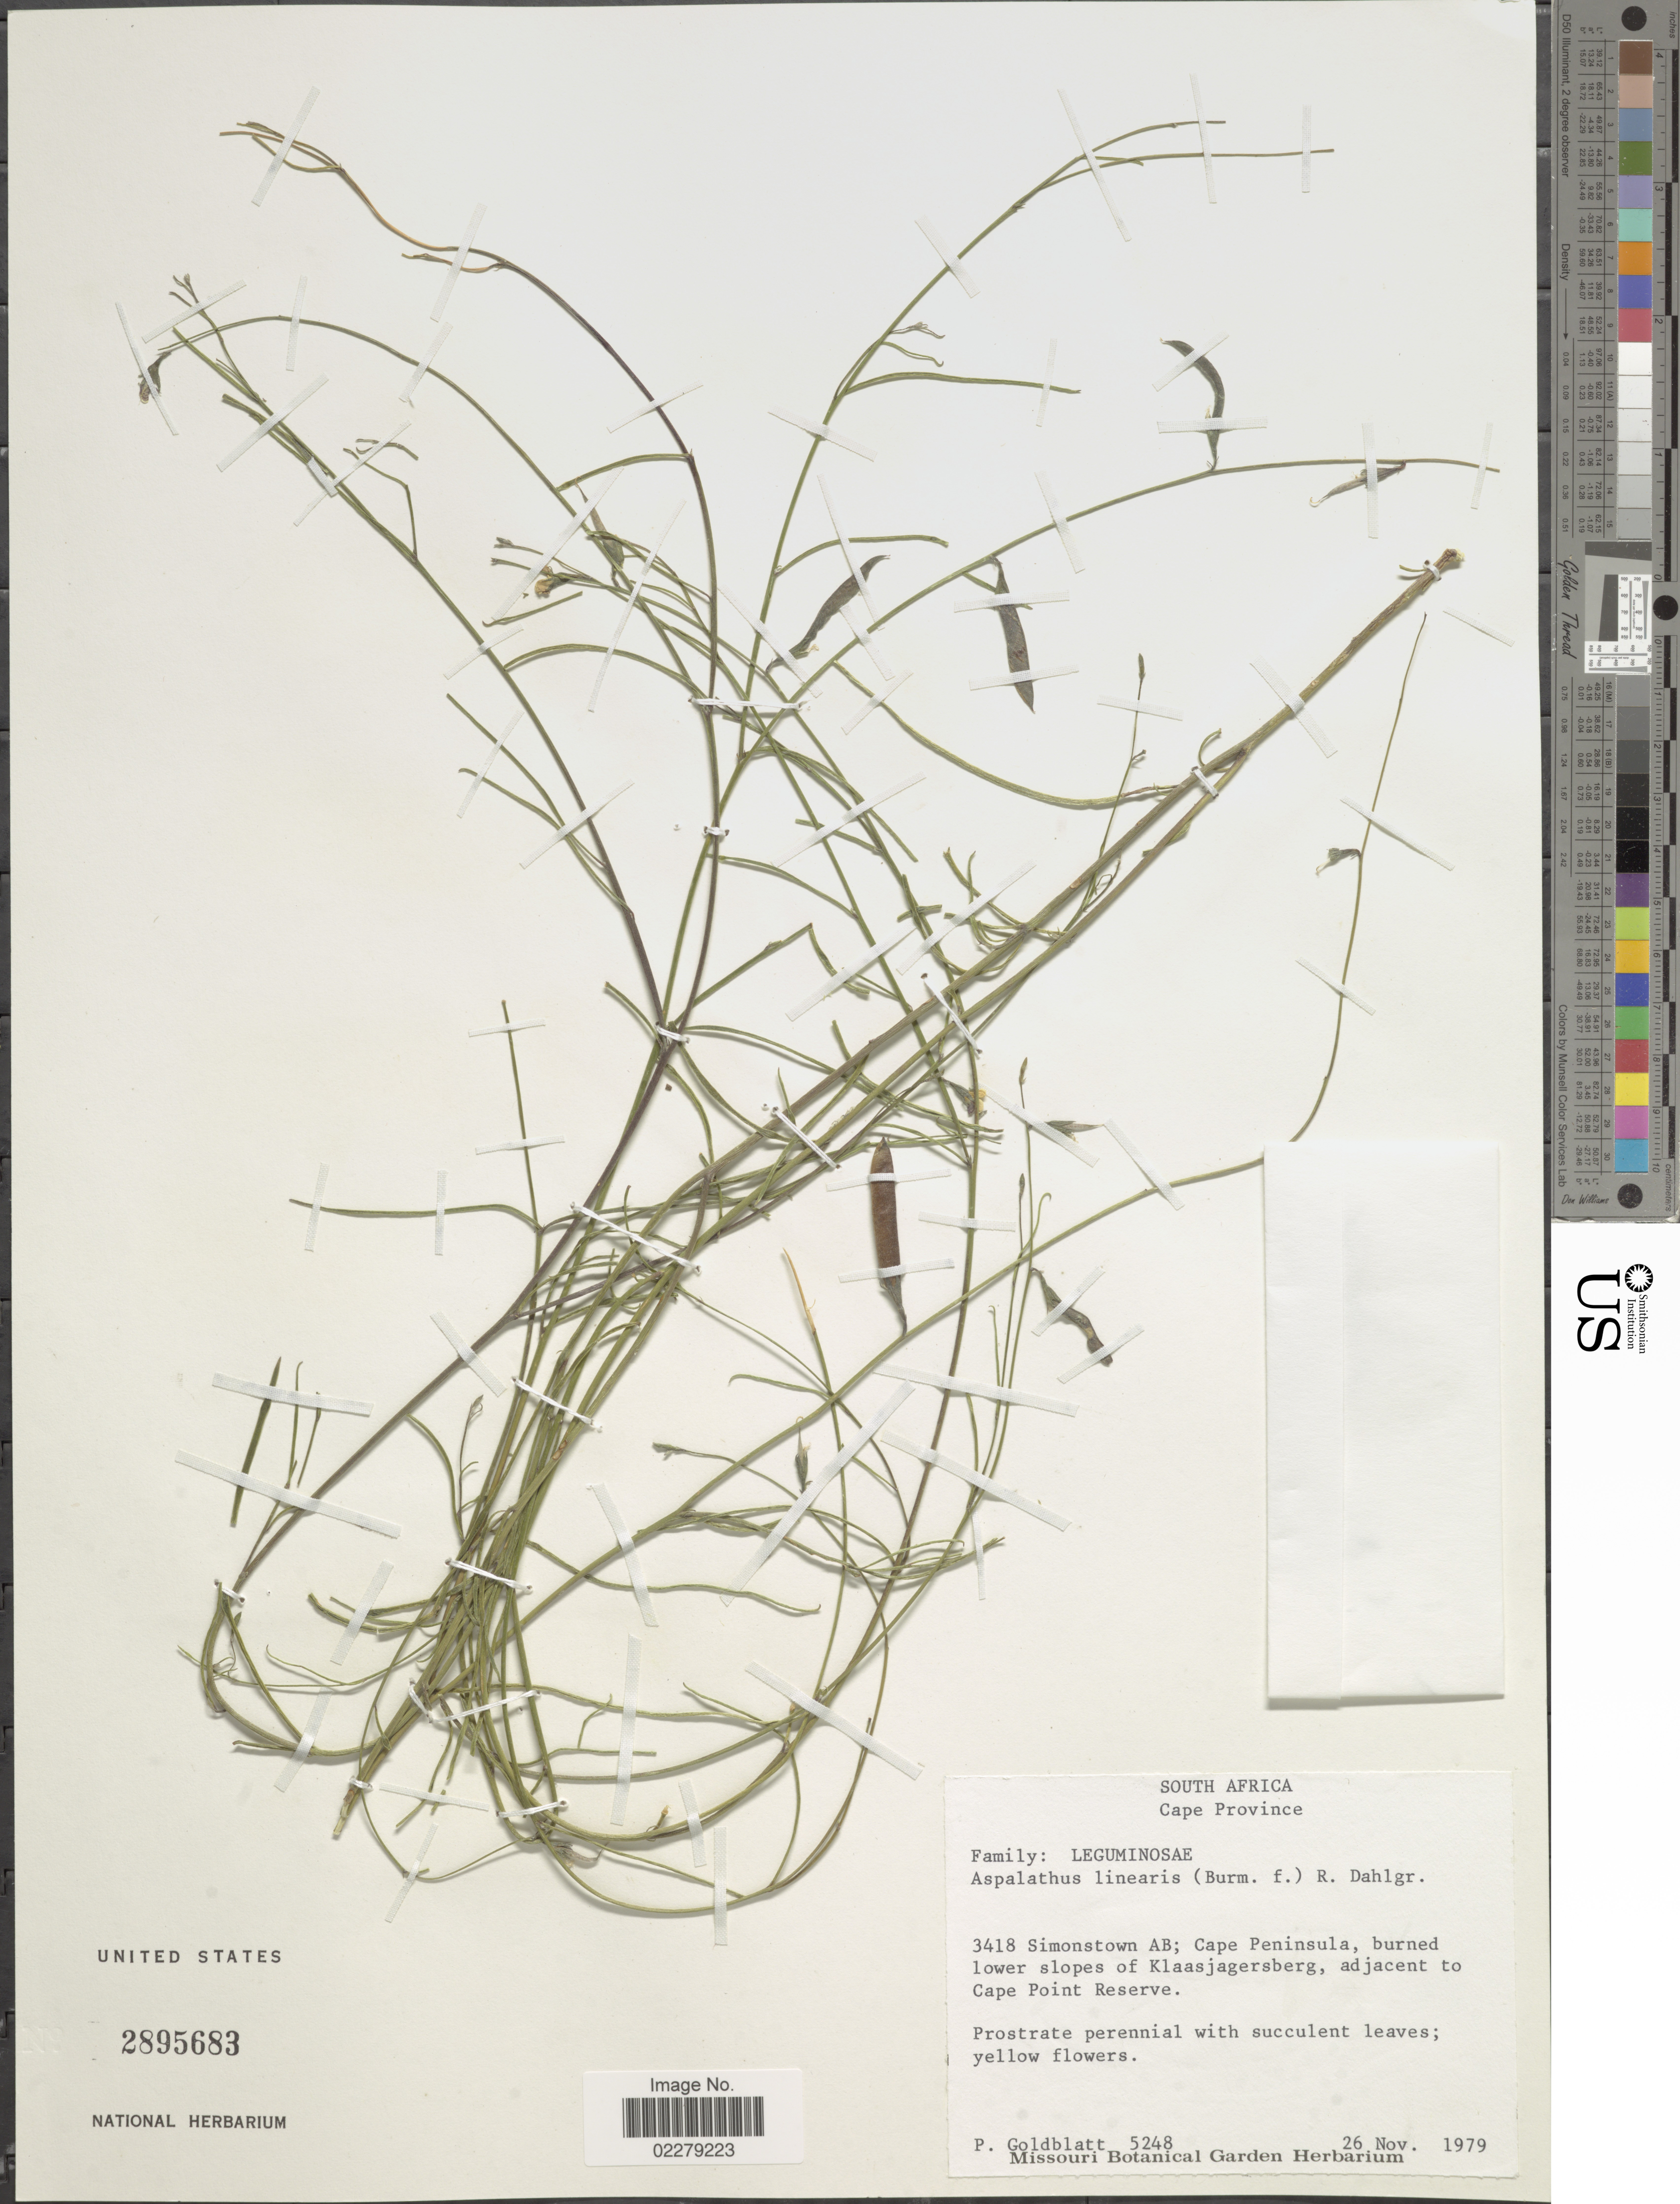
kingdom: Plantae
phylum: Tracheophyta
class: Magnoliopsida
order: Fabales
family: Fabaceae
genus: Aspalathus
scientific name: Aspalathus linearis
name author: (Burm. f.) R. Dahlgren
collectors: P. Goldblatt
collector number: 5248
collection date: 1979-11-26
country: South Africa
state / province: Western Cape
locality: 3418 Simonstown AB; Cape Peninsula, burnes lower slopes of Klaasjagersberg, adjacent to Cape Point Reserve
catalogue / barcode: US 2895683